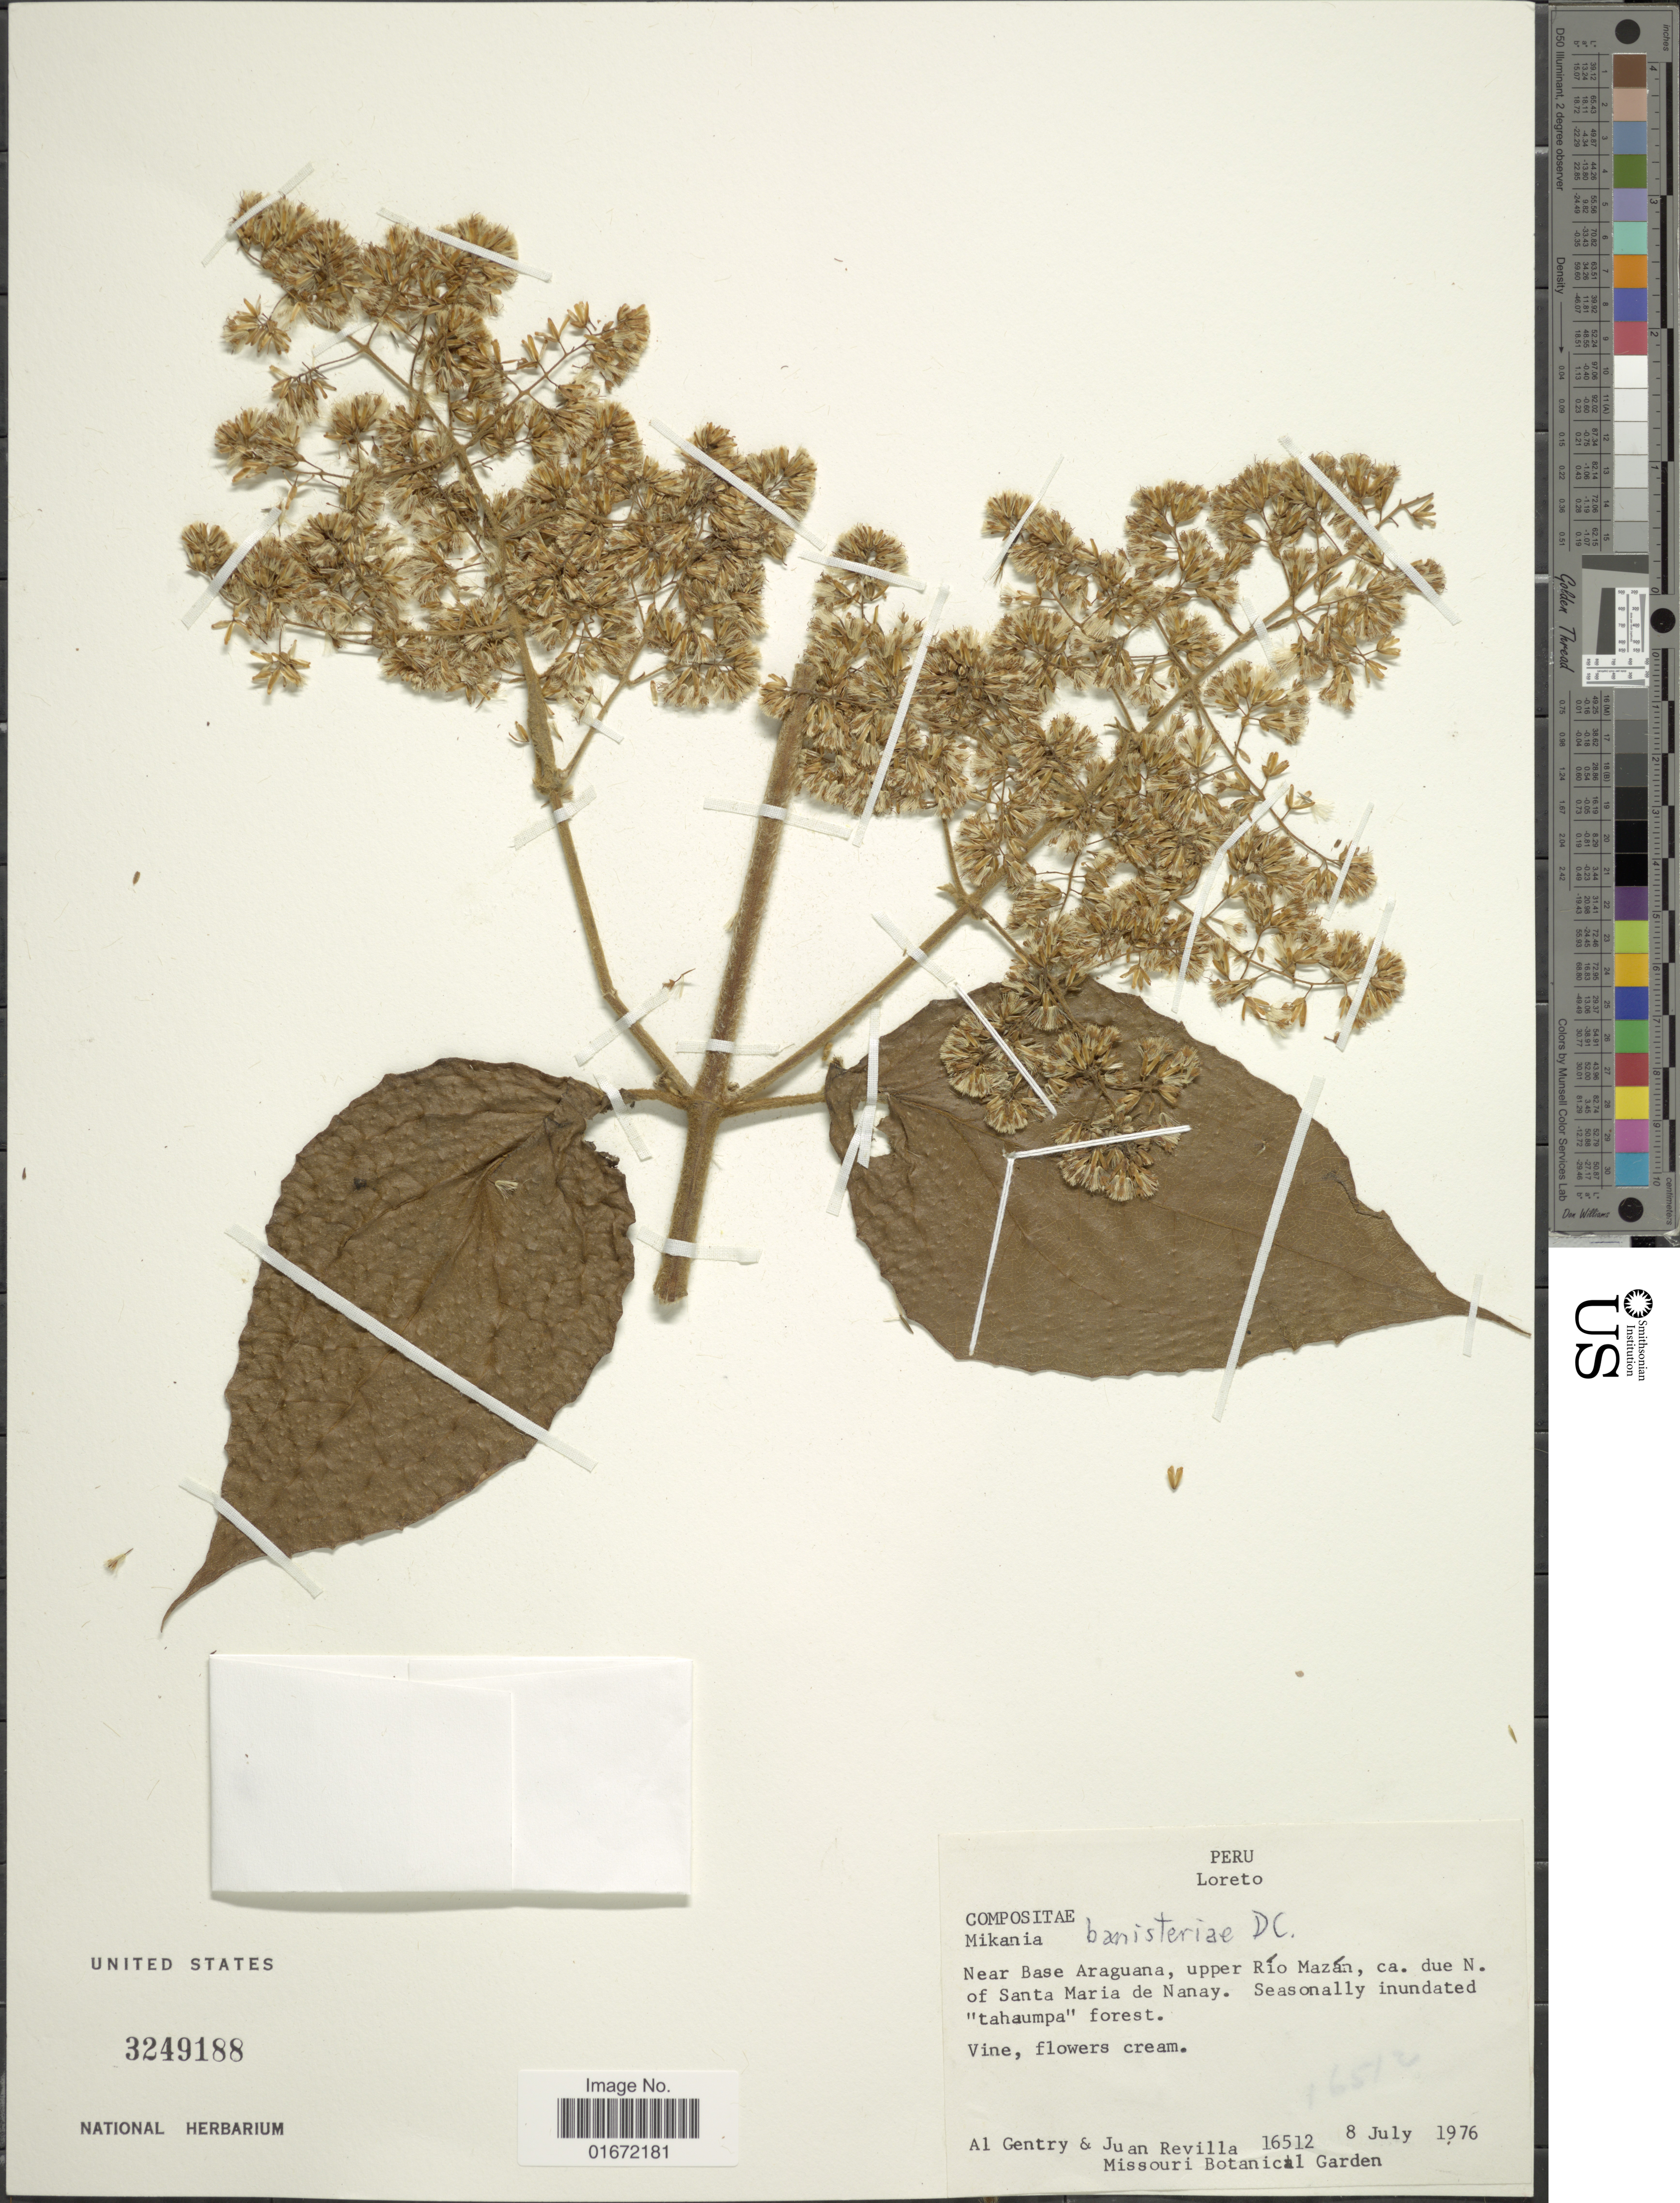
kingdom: Plantae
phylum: Tracheophyta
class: Magnoliopsida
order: Asterales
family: Asteraceae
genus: Mikania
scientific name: Mikania banisteriae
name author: DC.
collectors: A. H. Gentry & J. Revilla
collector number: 16512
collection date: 1976-07-08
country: Peru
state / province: Loreto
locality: Near Base Araguana, upper Río Mazán, ca. due N. of Santa Maria de Nanay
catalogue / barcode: US 3249188